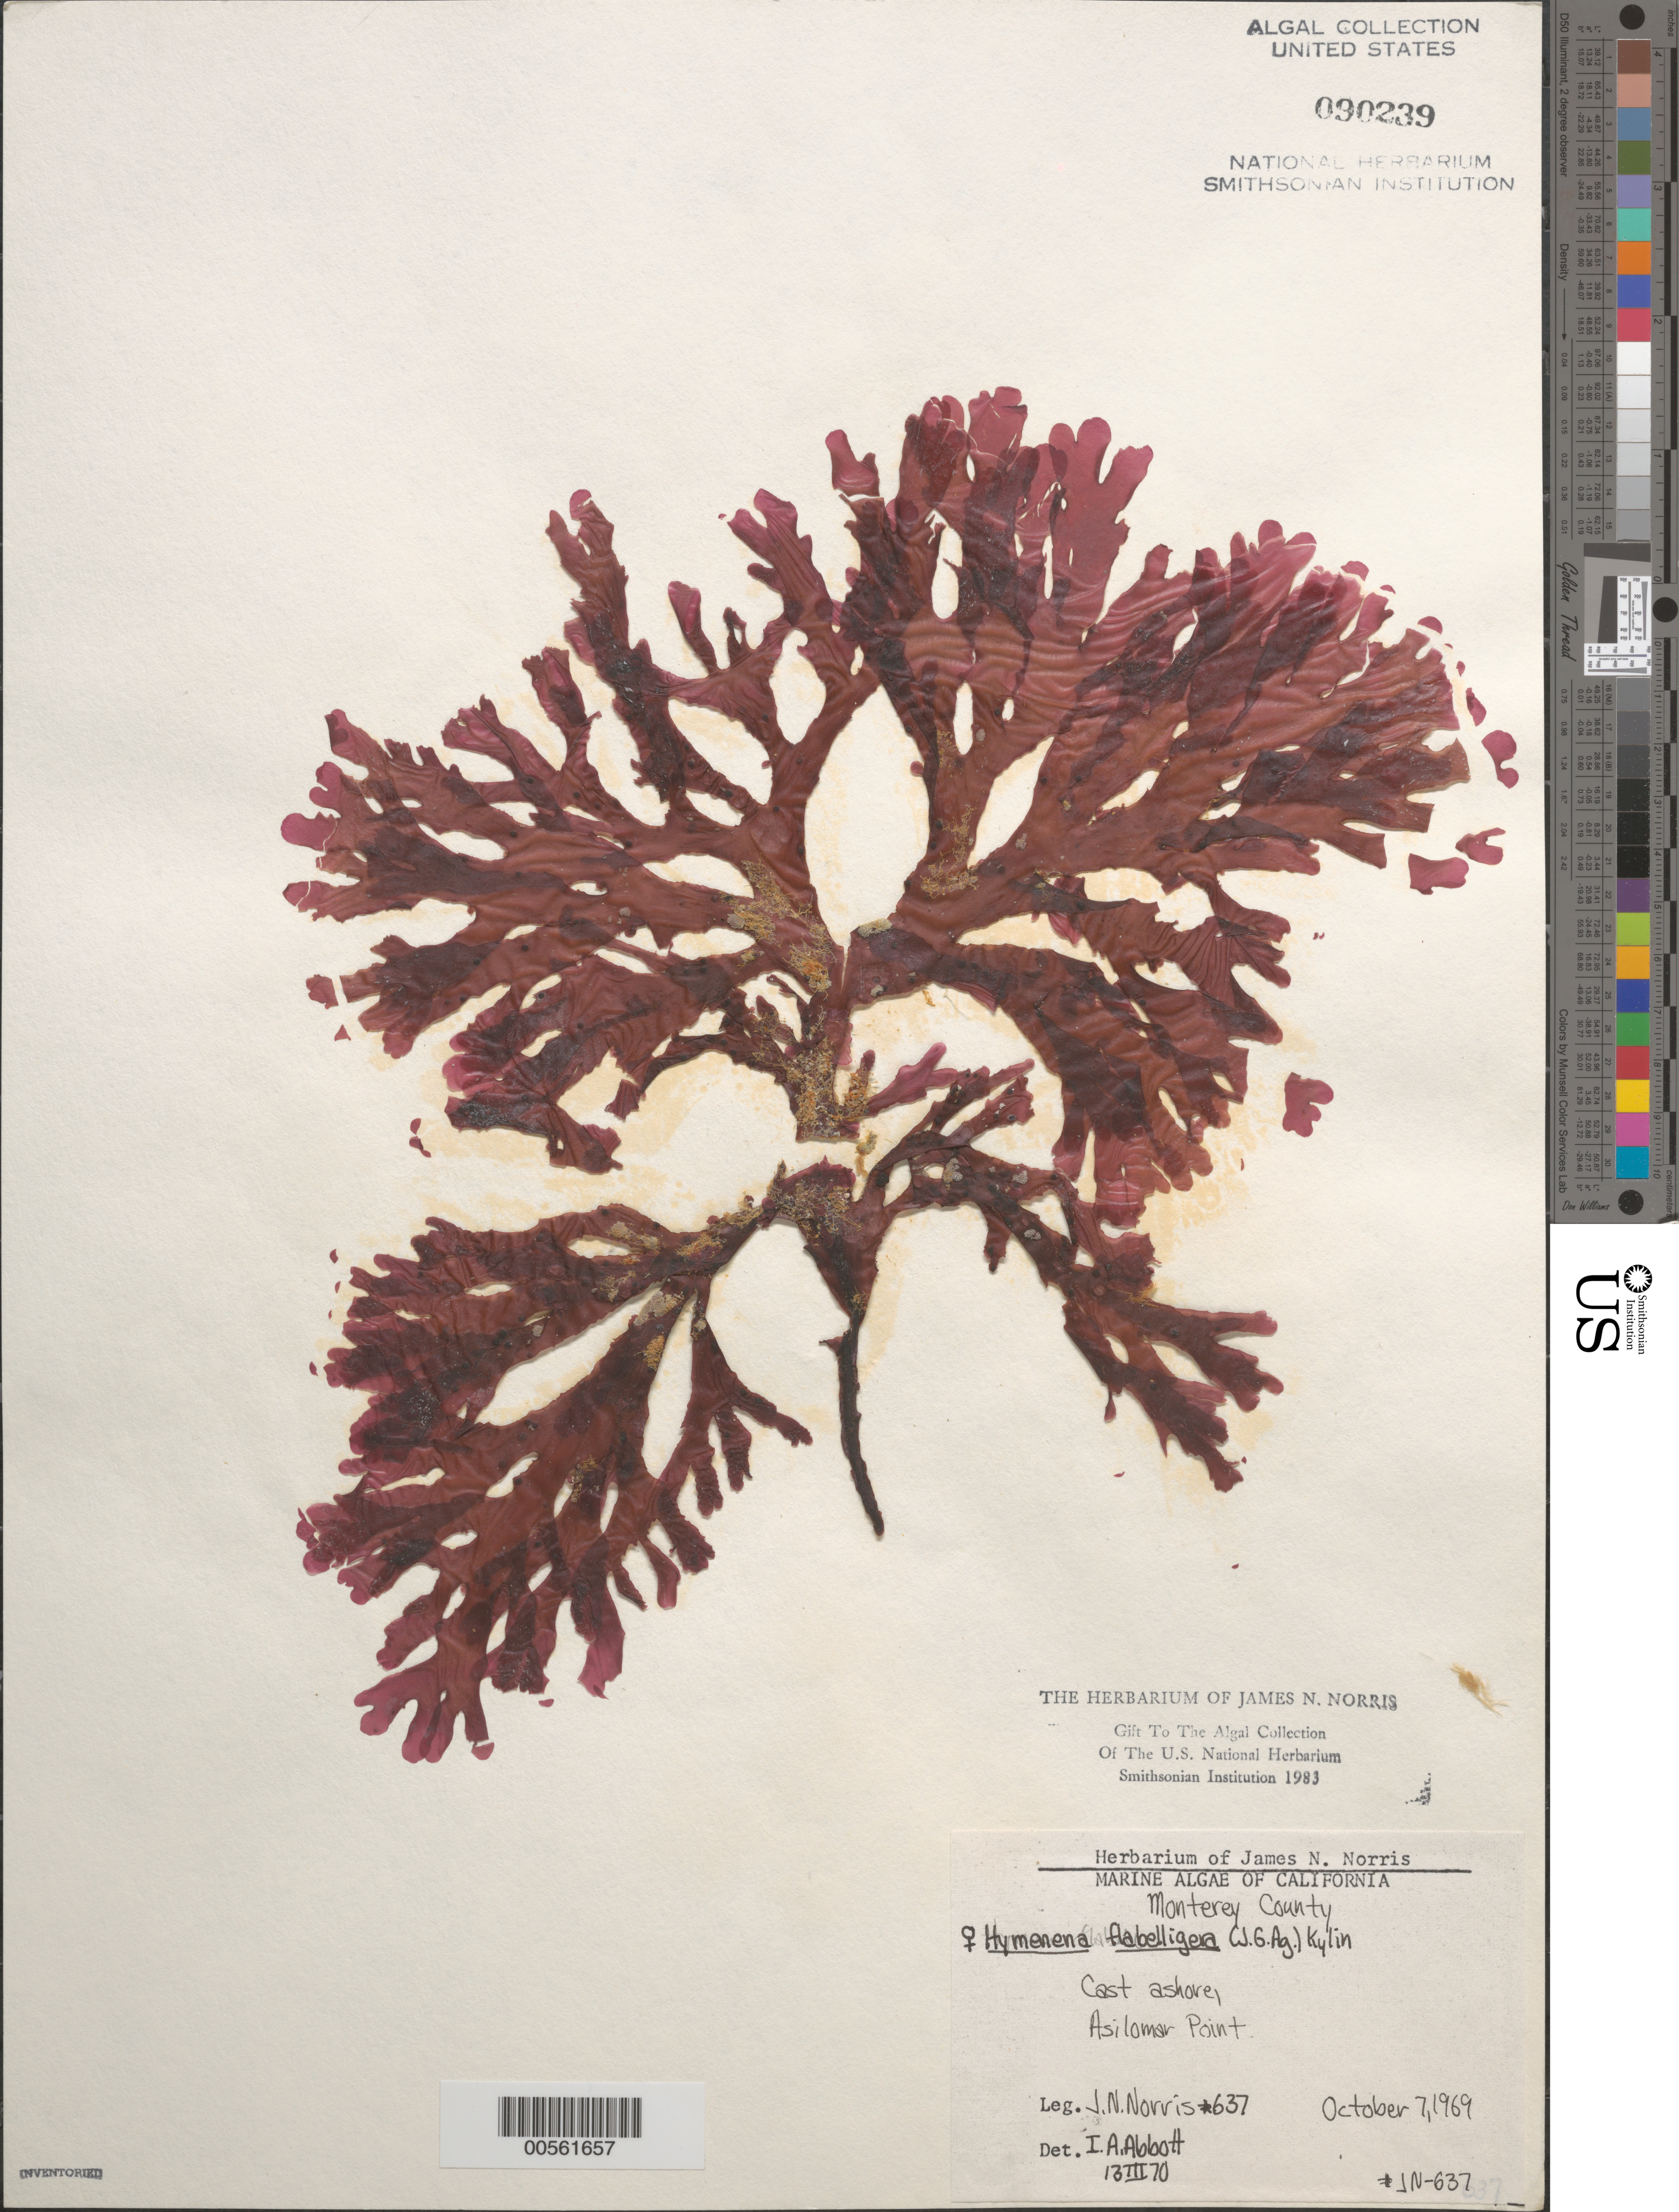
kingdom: Plantae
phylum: Rhodophyta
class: Florideophyceae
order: Ceramiales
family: Delesseriaceae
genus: Hymenena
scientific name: Hymenena flabelligera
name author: (J. Agardh) Kylin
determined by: Abbott, Isabella A.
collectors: J. N. Norris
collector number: JN-637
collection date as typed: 07 Oct 1969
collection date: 1969-10-07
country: United States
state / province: California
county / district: Monterey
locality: Asilomar Point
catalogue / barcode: US 90239